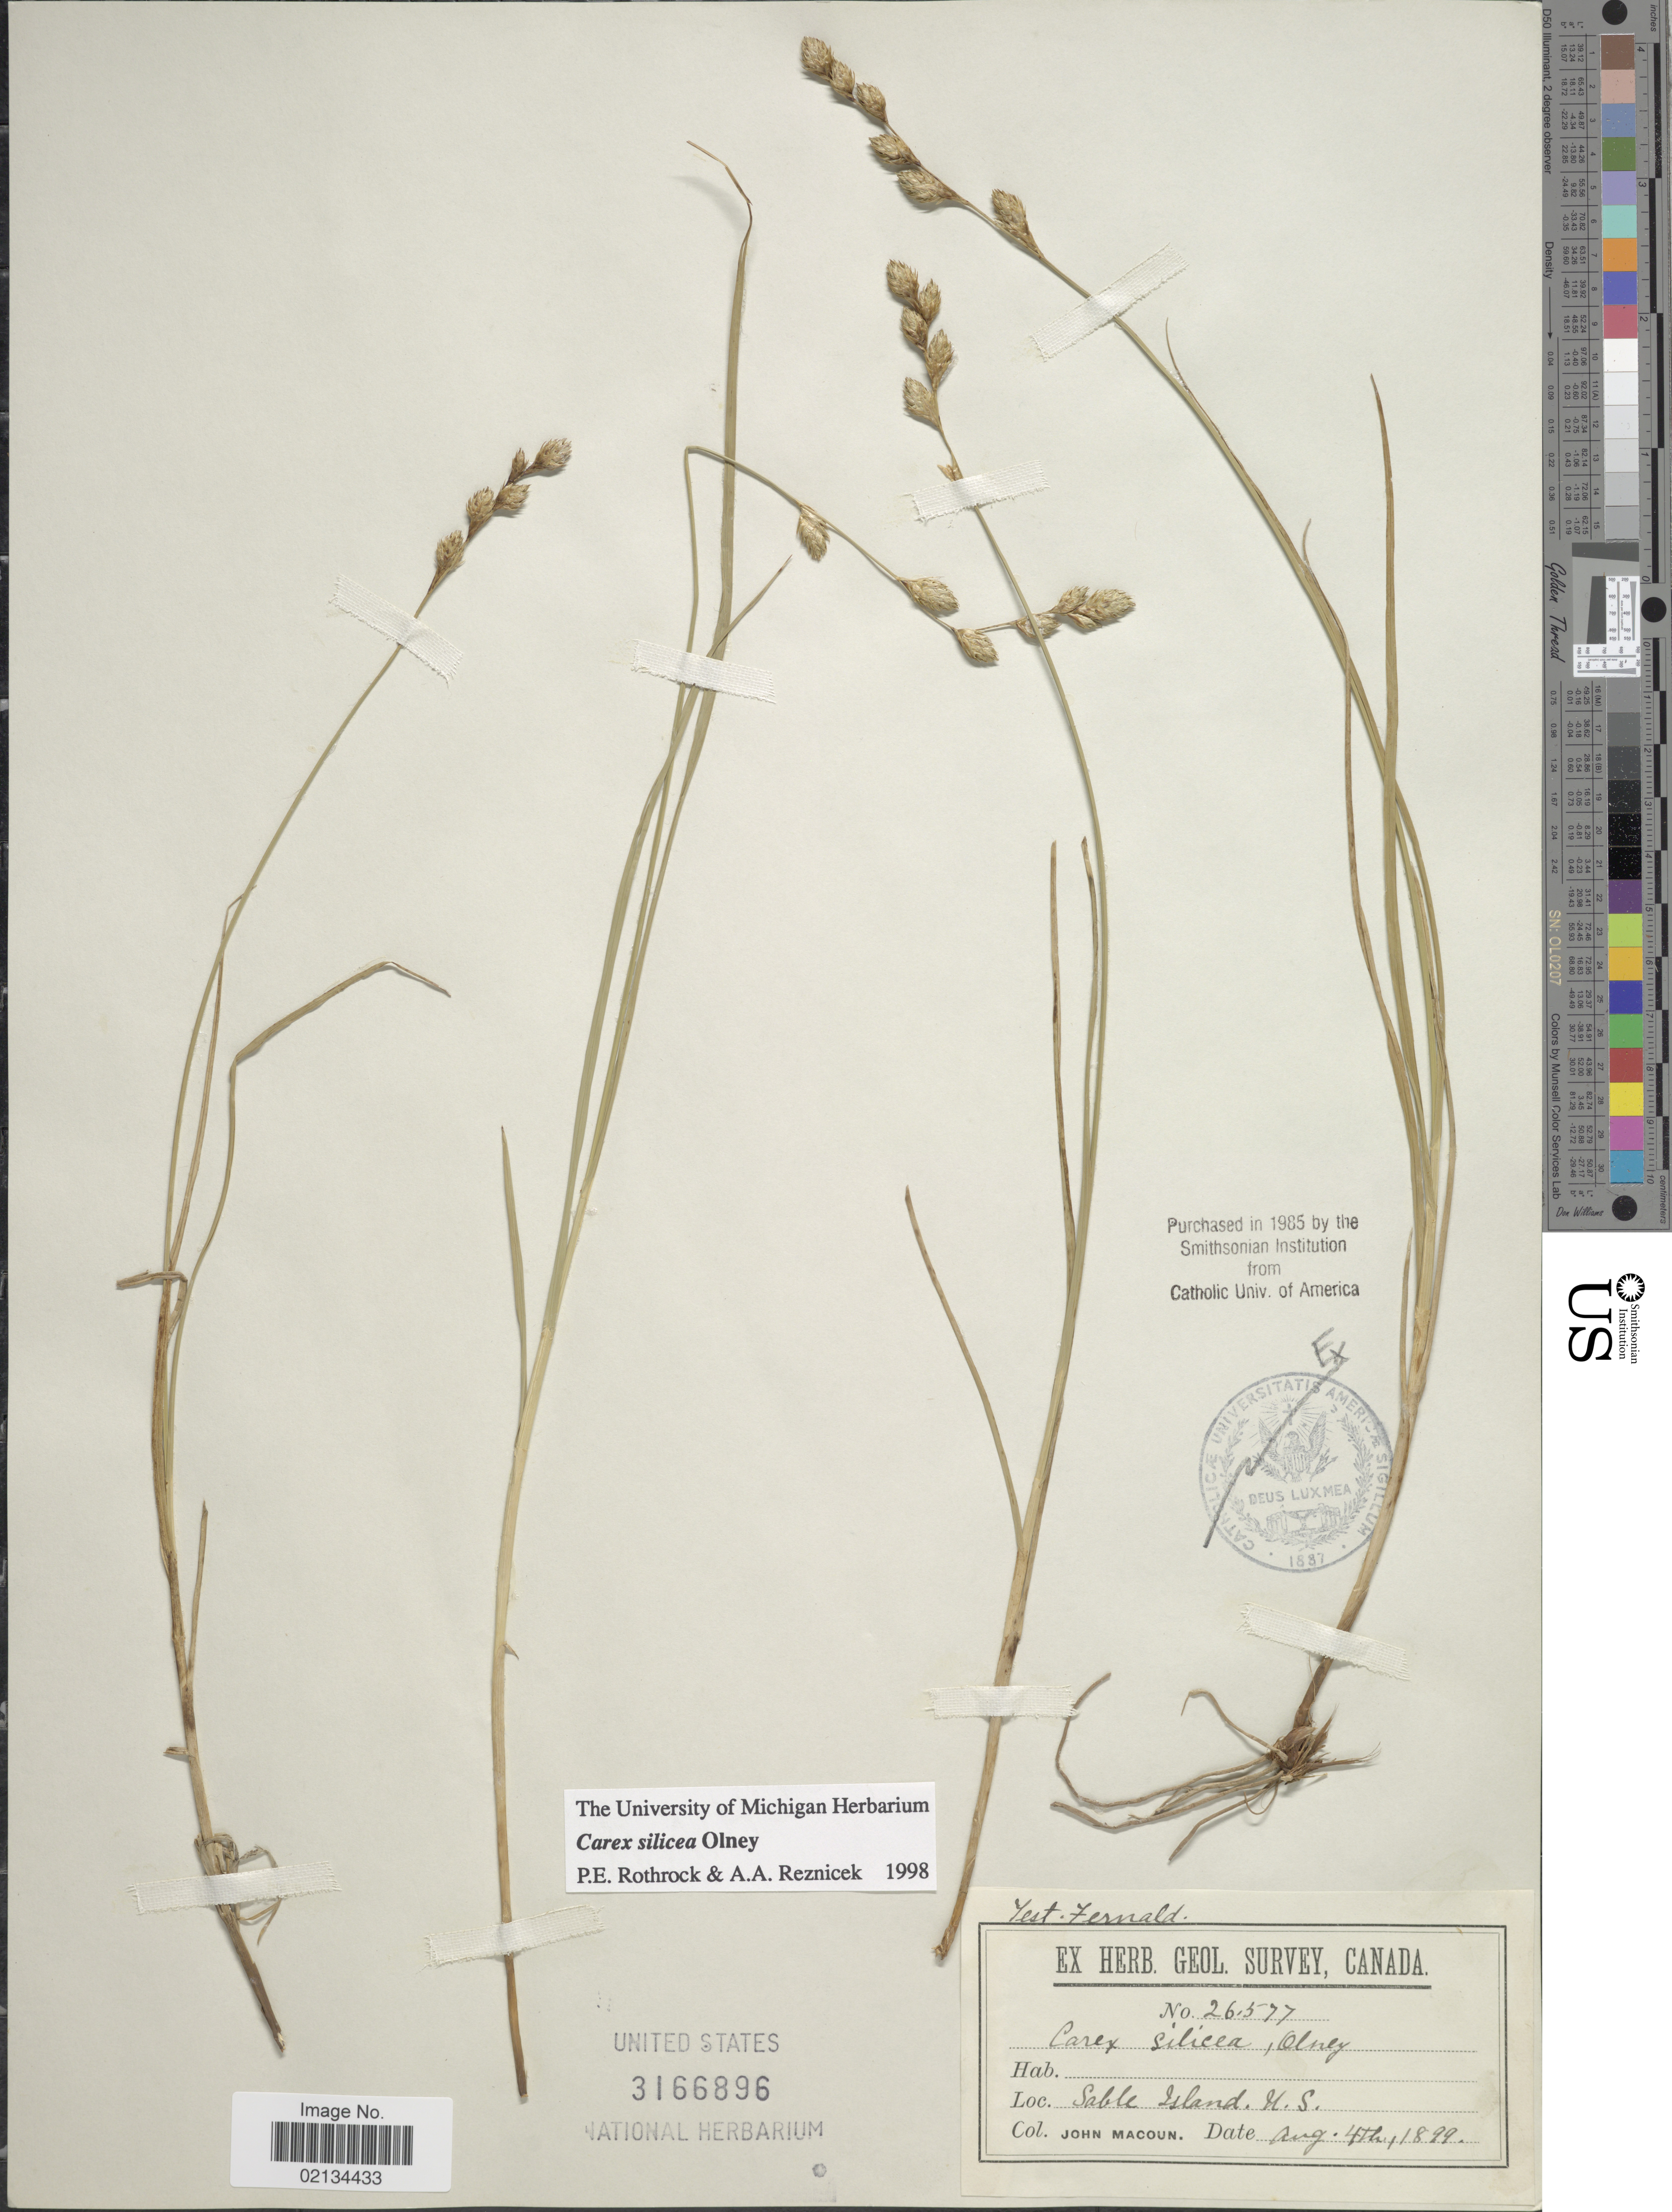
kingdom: Plantae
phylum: Tracheophyta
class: Liliopsida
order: Poales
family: Cyperaceae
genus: Carex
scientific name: Carex silicea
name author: Olney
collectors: J. Macoun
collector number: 26577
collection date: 1899-08-04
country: Canada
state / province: Nova Scotia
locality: Sable Island.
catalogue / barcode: US 3166896